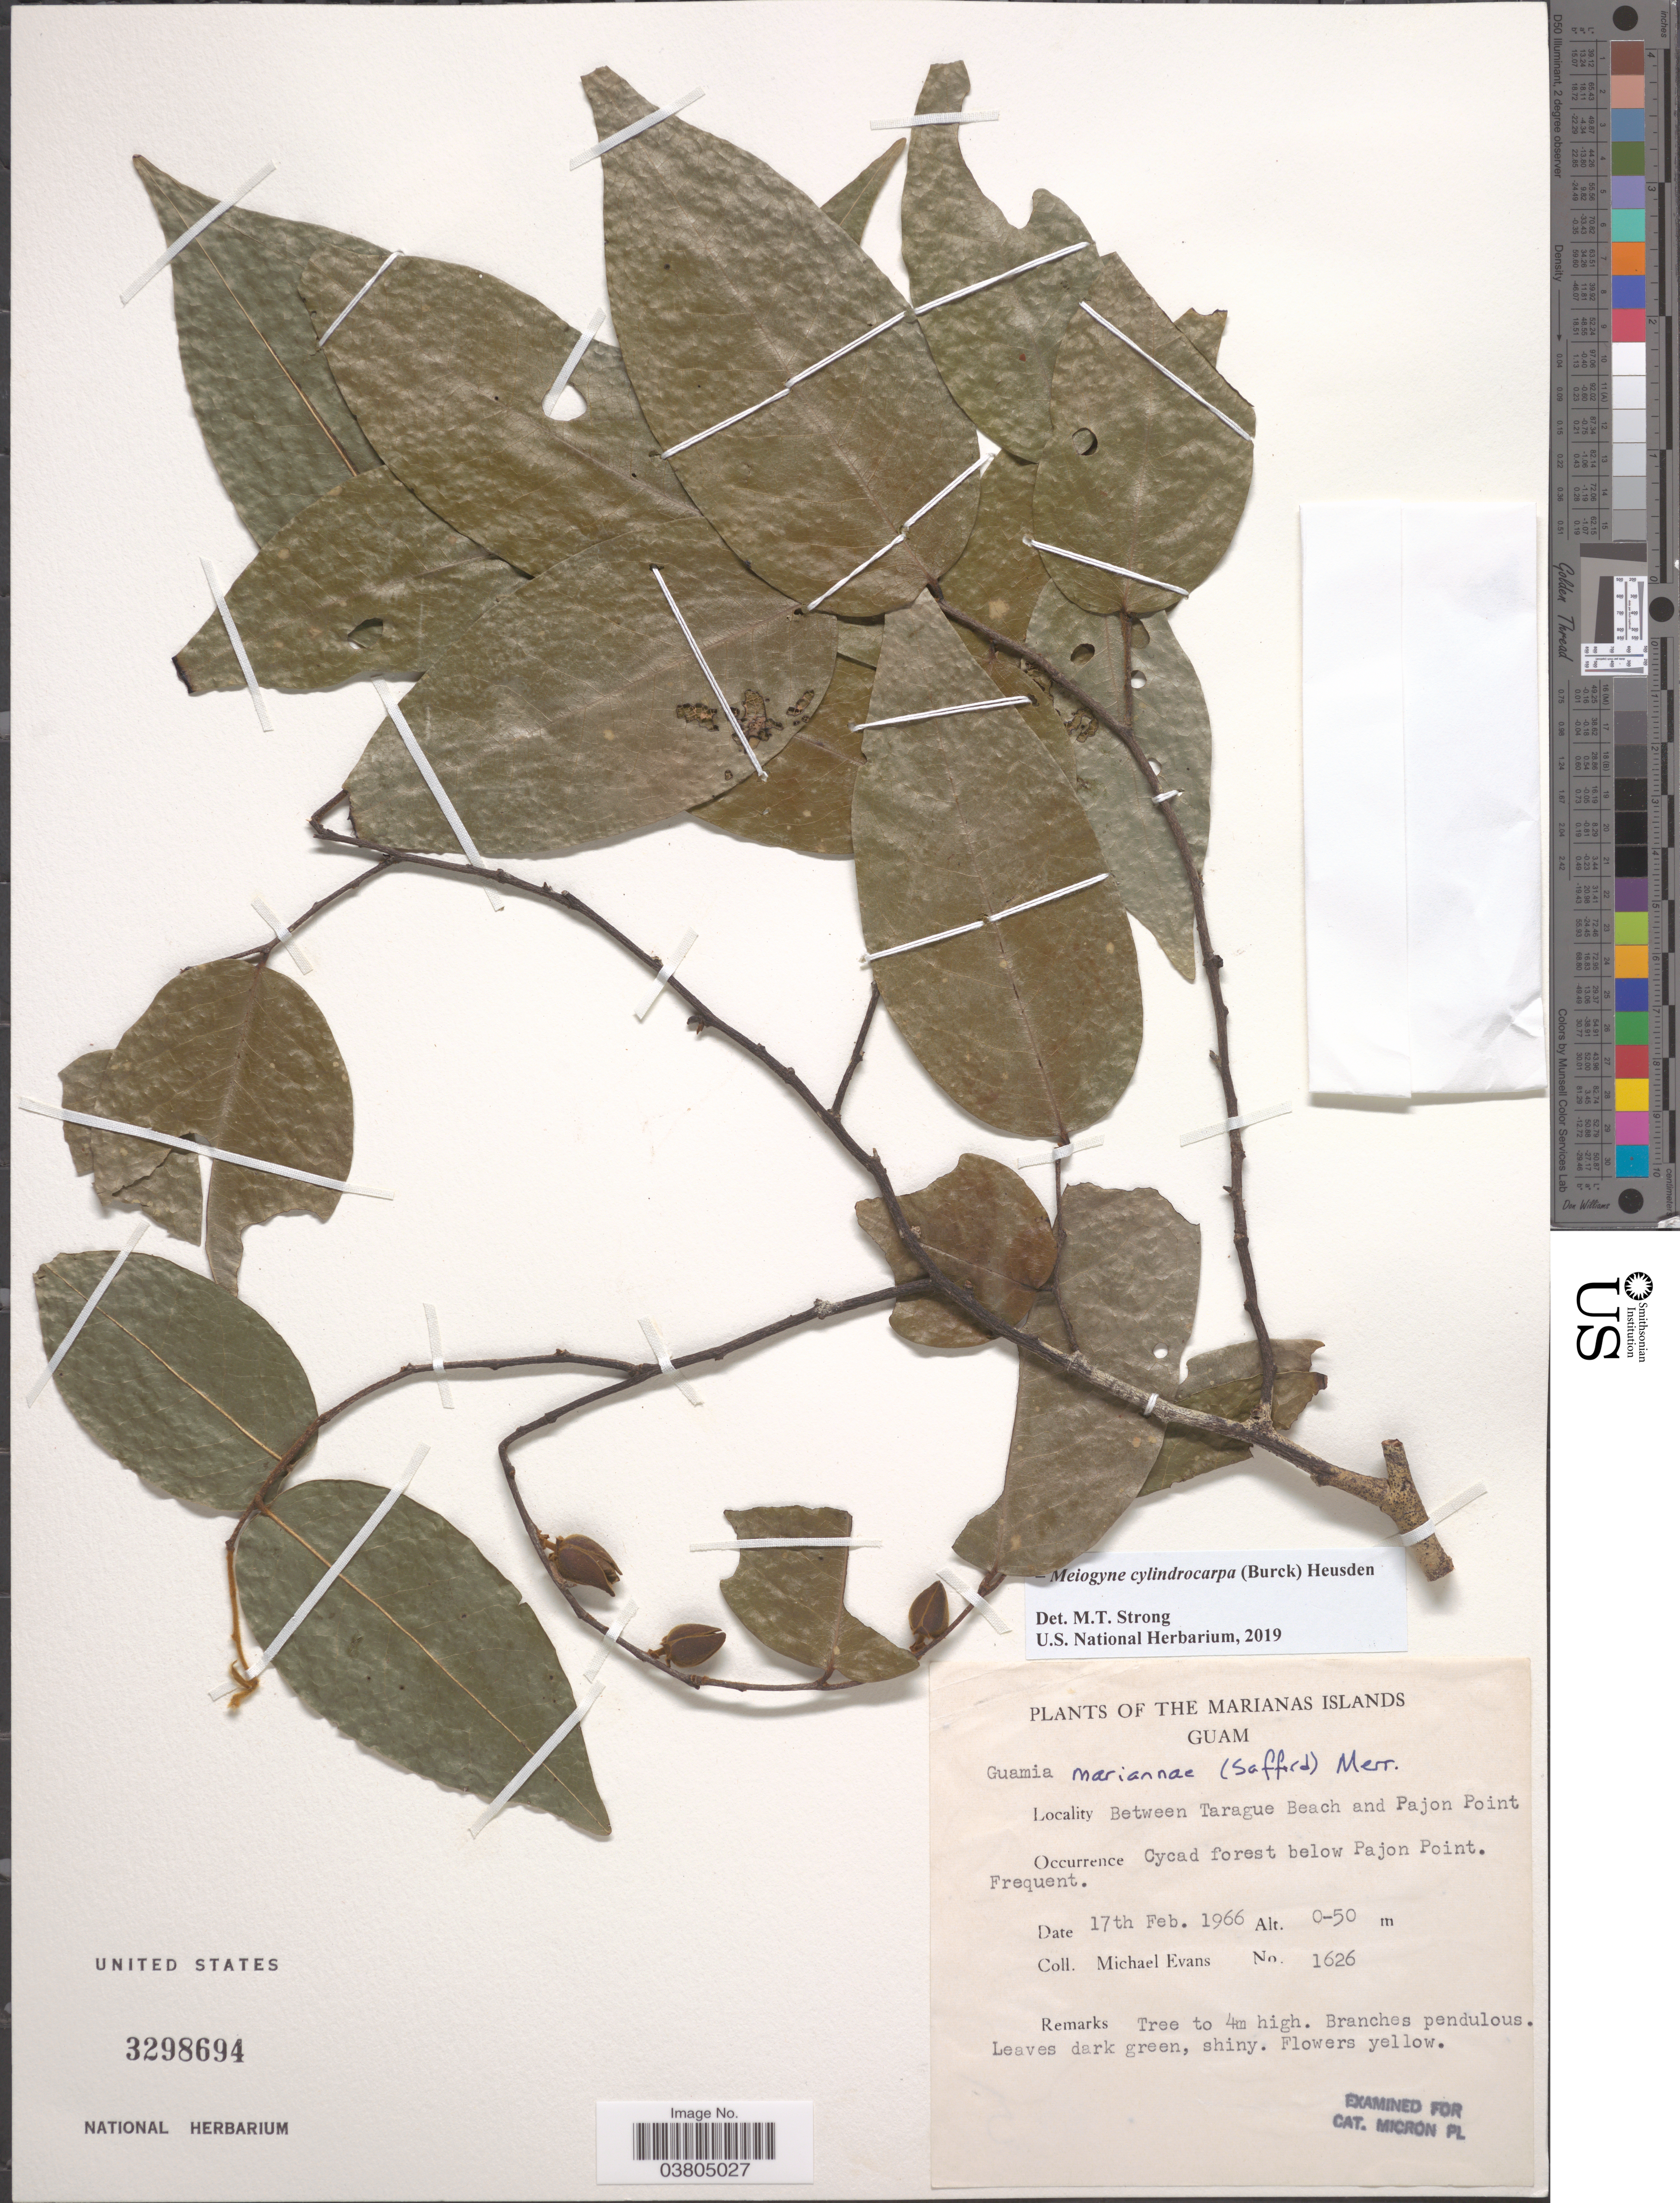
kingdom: Plantae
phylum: Tracheophyta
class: Magnoliopsida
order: Magnoliales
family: Annonaceae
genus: Meiogyne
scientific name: Meiogyne cylindrocarpa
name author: (Burck) Van Huesden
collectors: M. Evans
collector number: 1626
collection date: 1966-02-17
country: Guam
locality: Marianas Islands. Between Tarague Beach and Pajon Point. Cycad forest below Pajon Point.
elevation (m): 0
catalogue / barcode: US 3298694